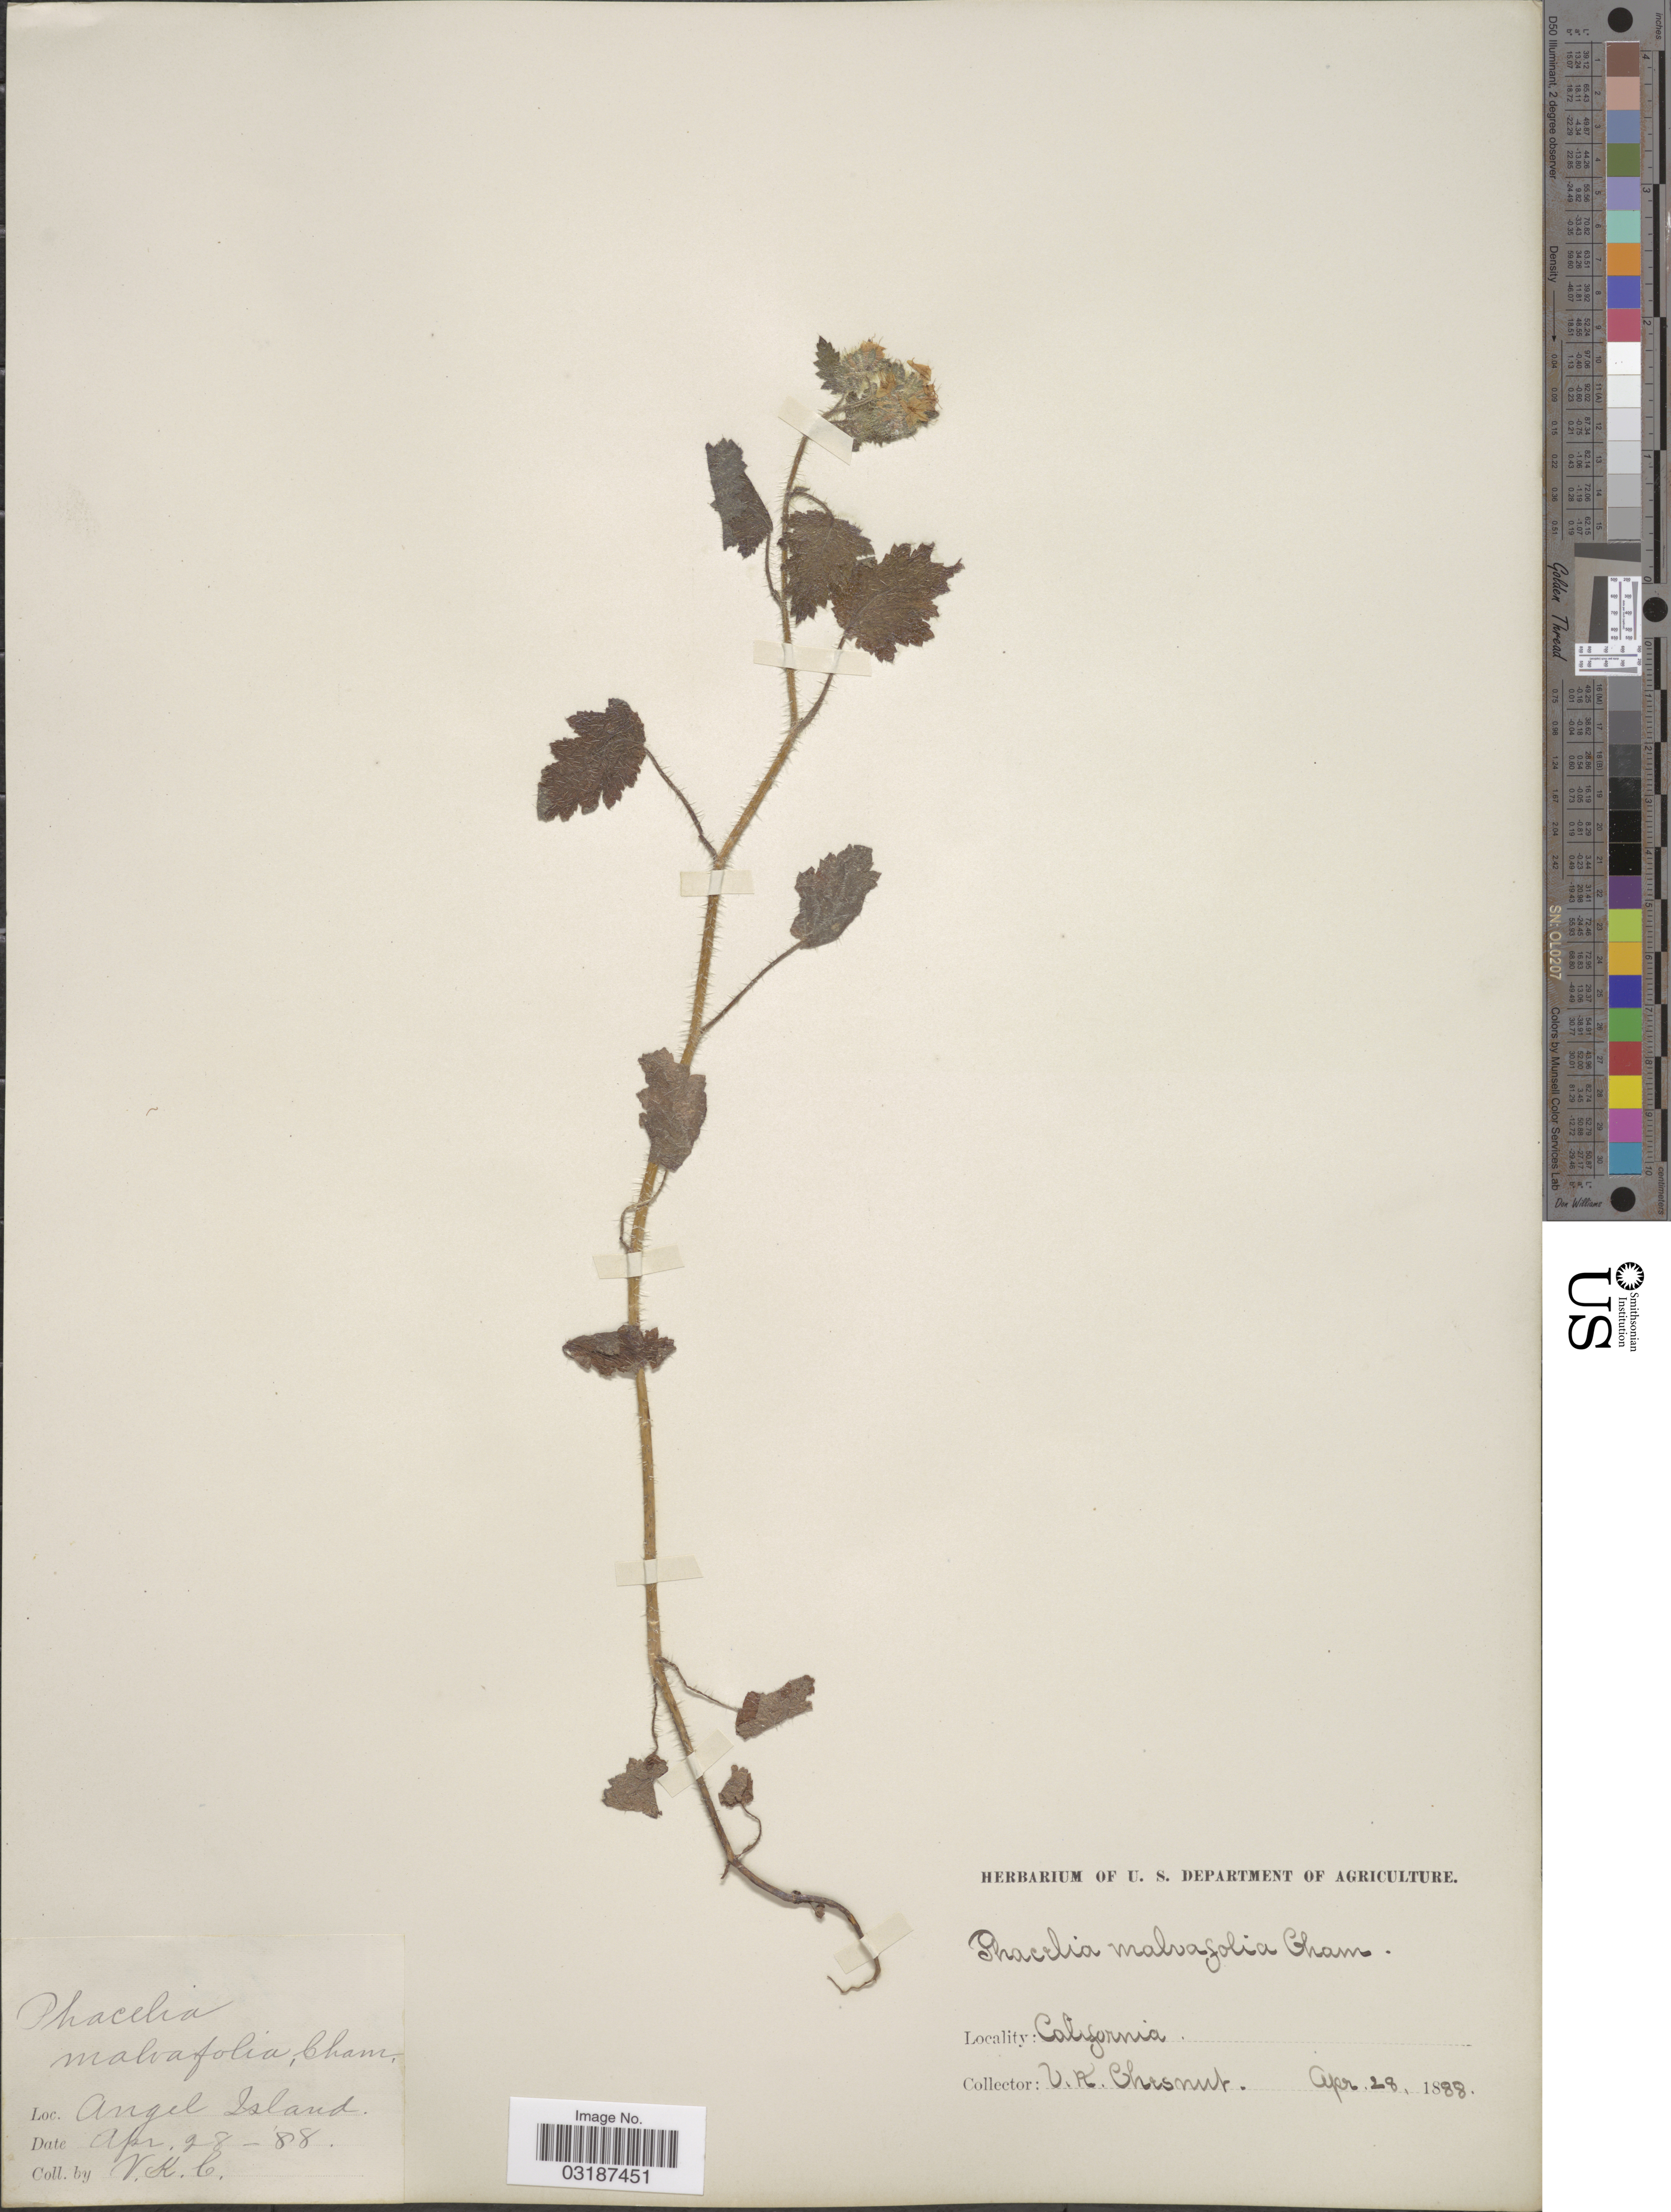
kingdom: Plantae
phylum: Tracheophyta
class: Magnoliopsida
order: Boraginales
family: Hydrophyllaceae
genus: Phacelia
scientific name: Phacelia malvifolia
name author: Cham.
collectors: V. Chesnut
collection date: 1888-04-28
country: United States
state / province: California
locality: Angel Island.